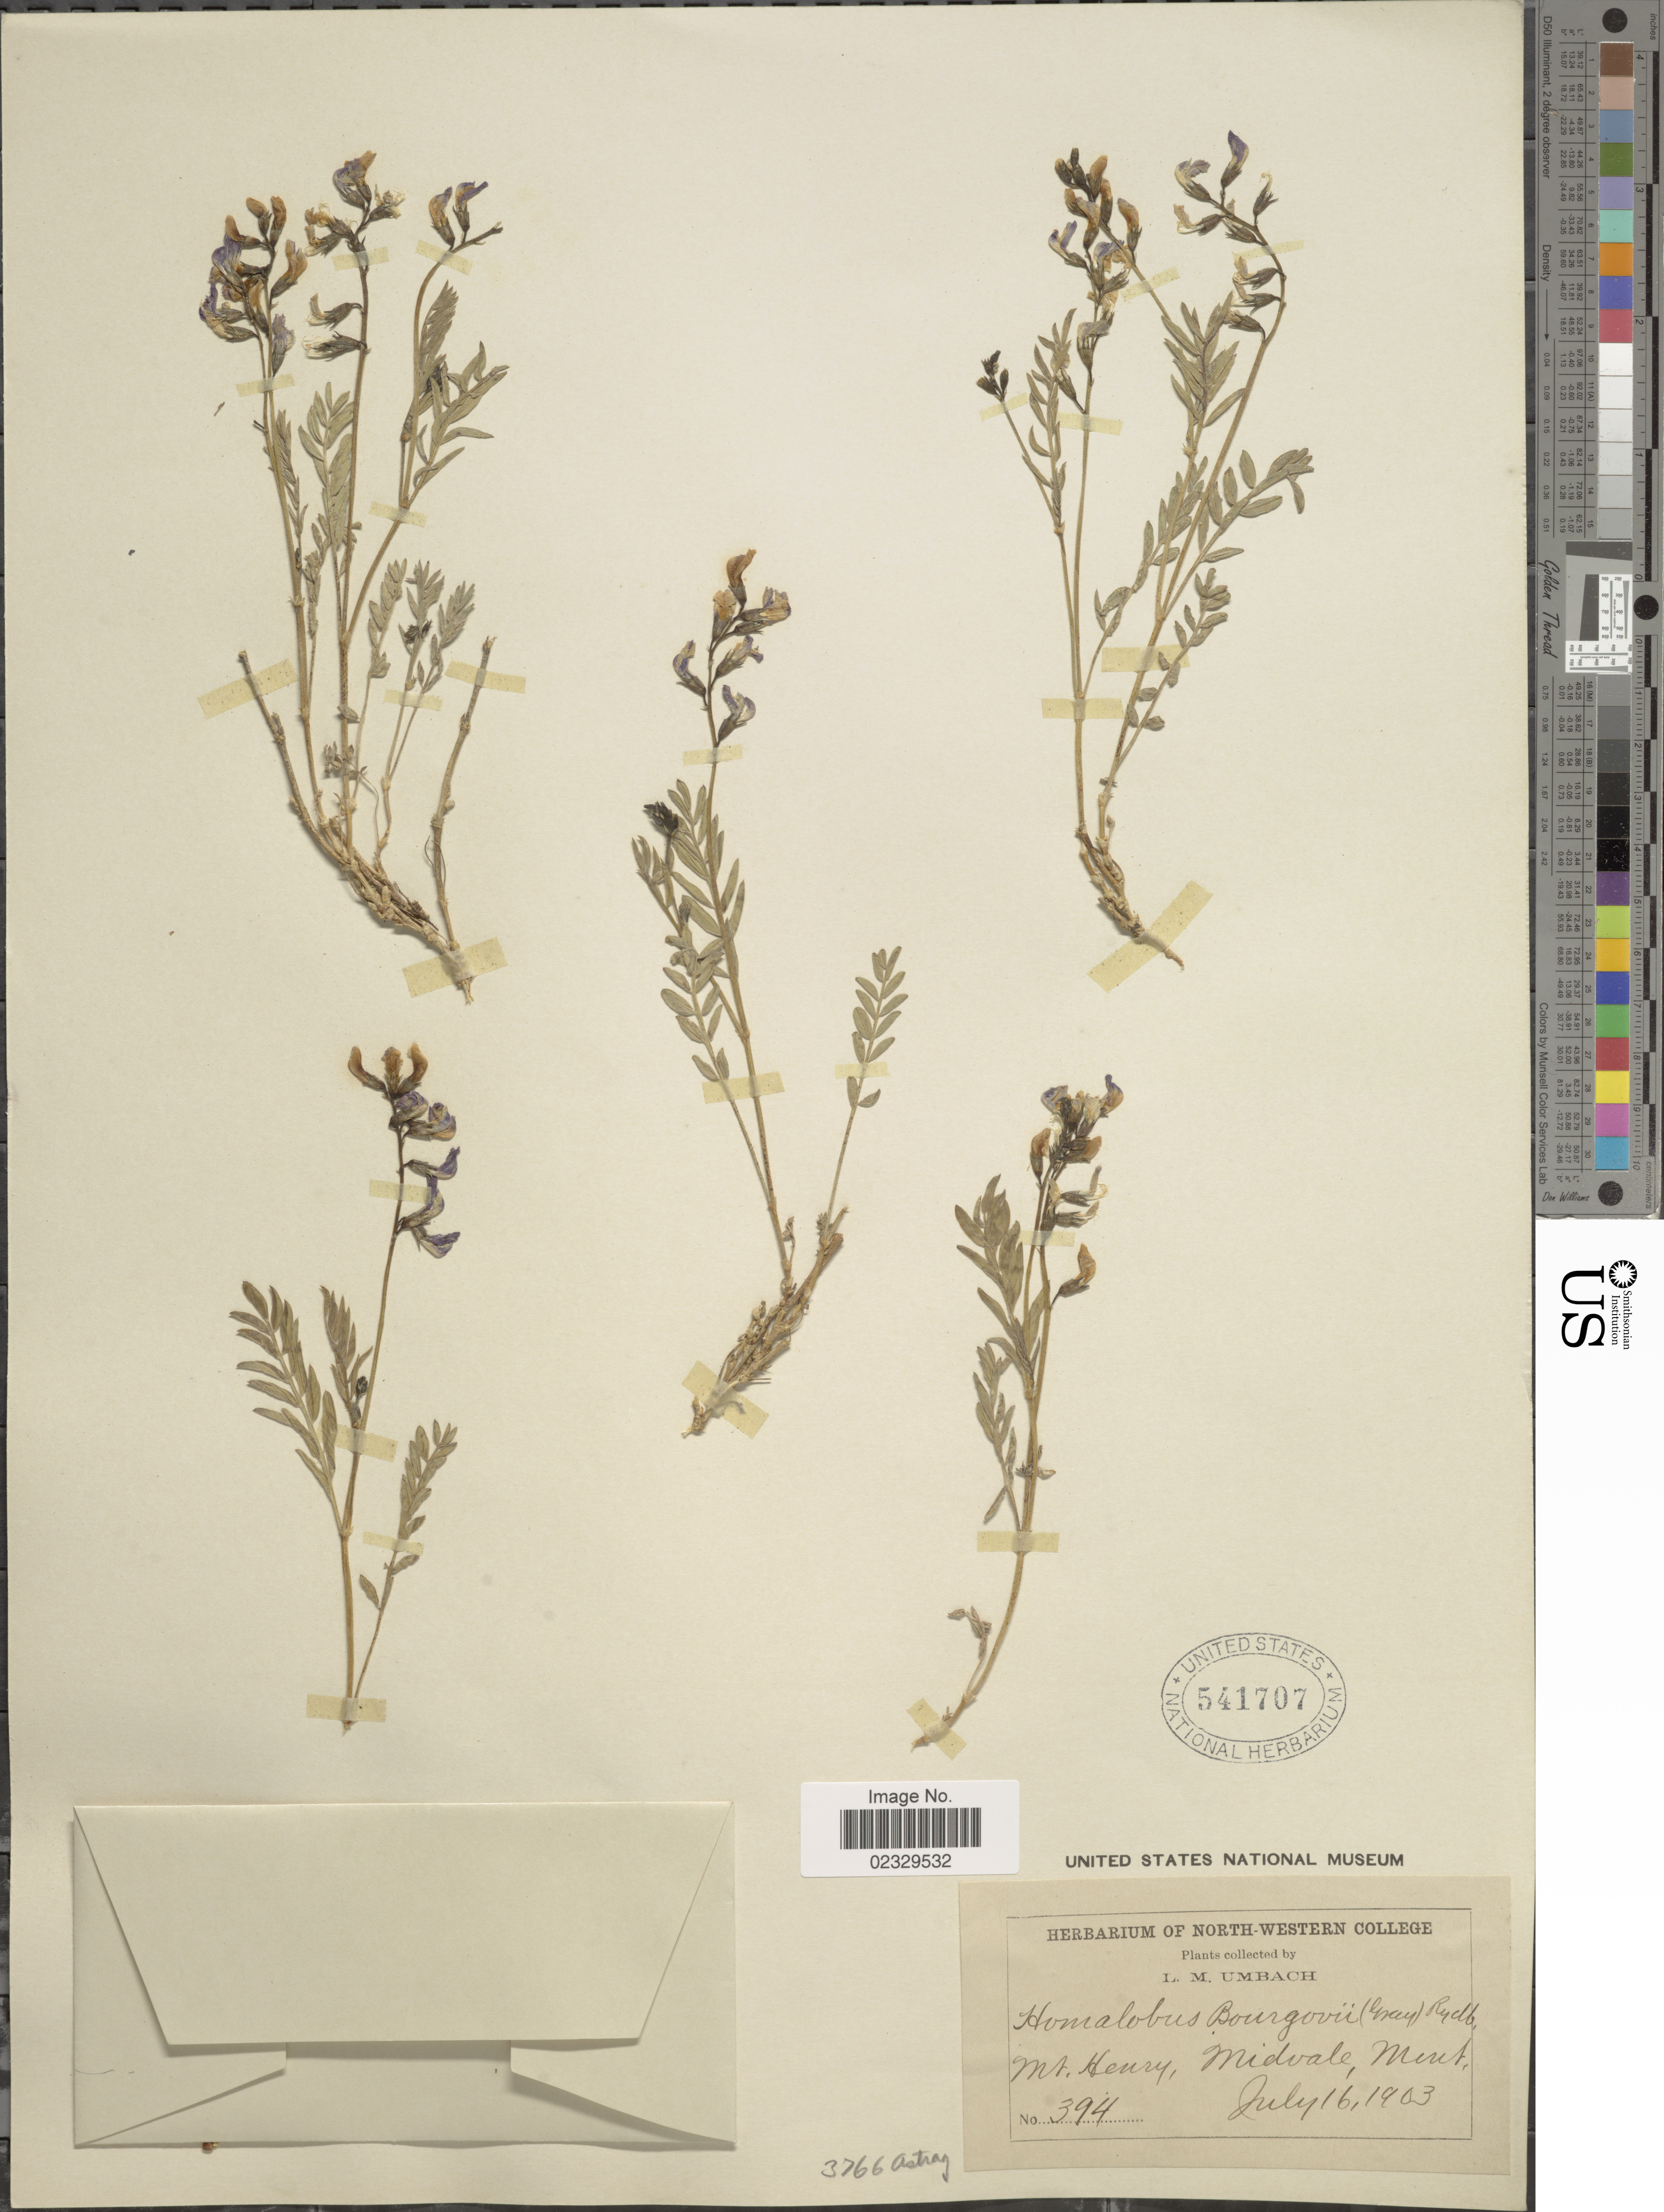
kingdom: Plantae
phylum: Tracheophyta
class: Magnoliopsida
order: Fabales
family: Fabaceae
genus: Astragalus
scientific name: Astragalus bourgovii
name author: A. Gray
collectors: L. M. Umbach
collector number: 394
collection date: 1903-07-16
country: United States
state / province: Montana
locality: Mt. Henry, Midvale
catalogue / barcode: US 541707